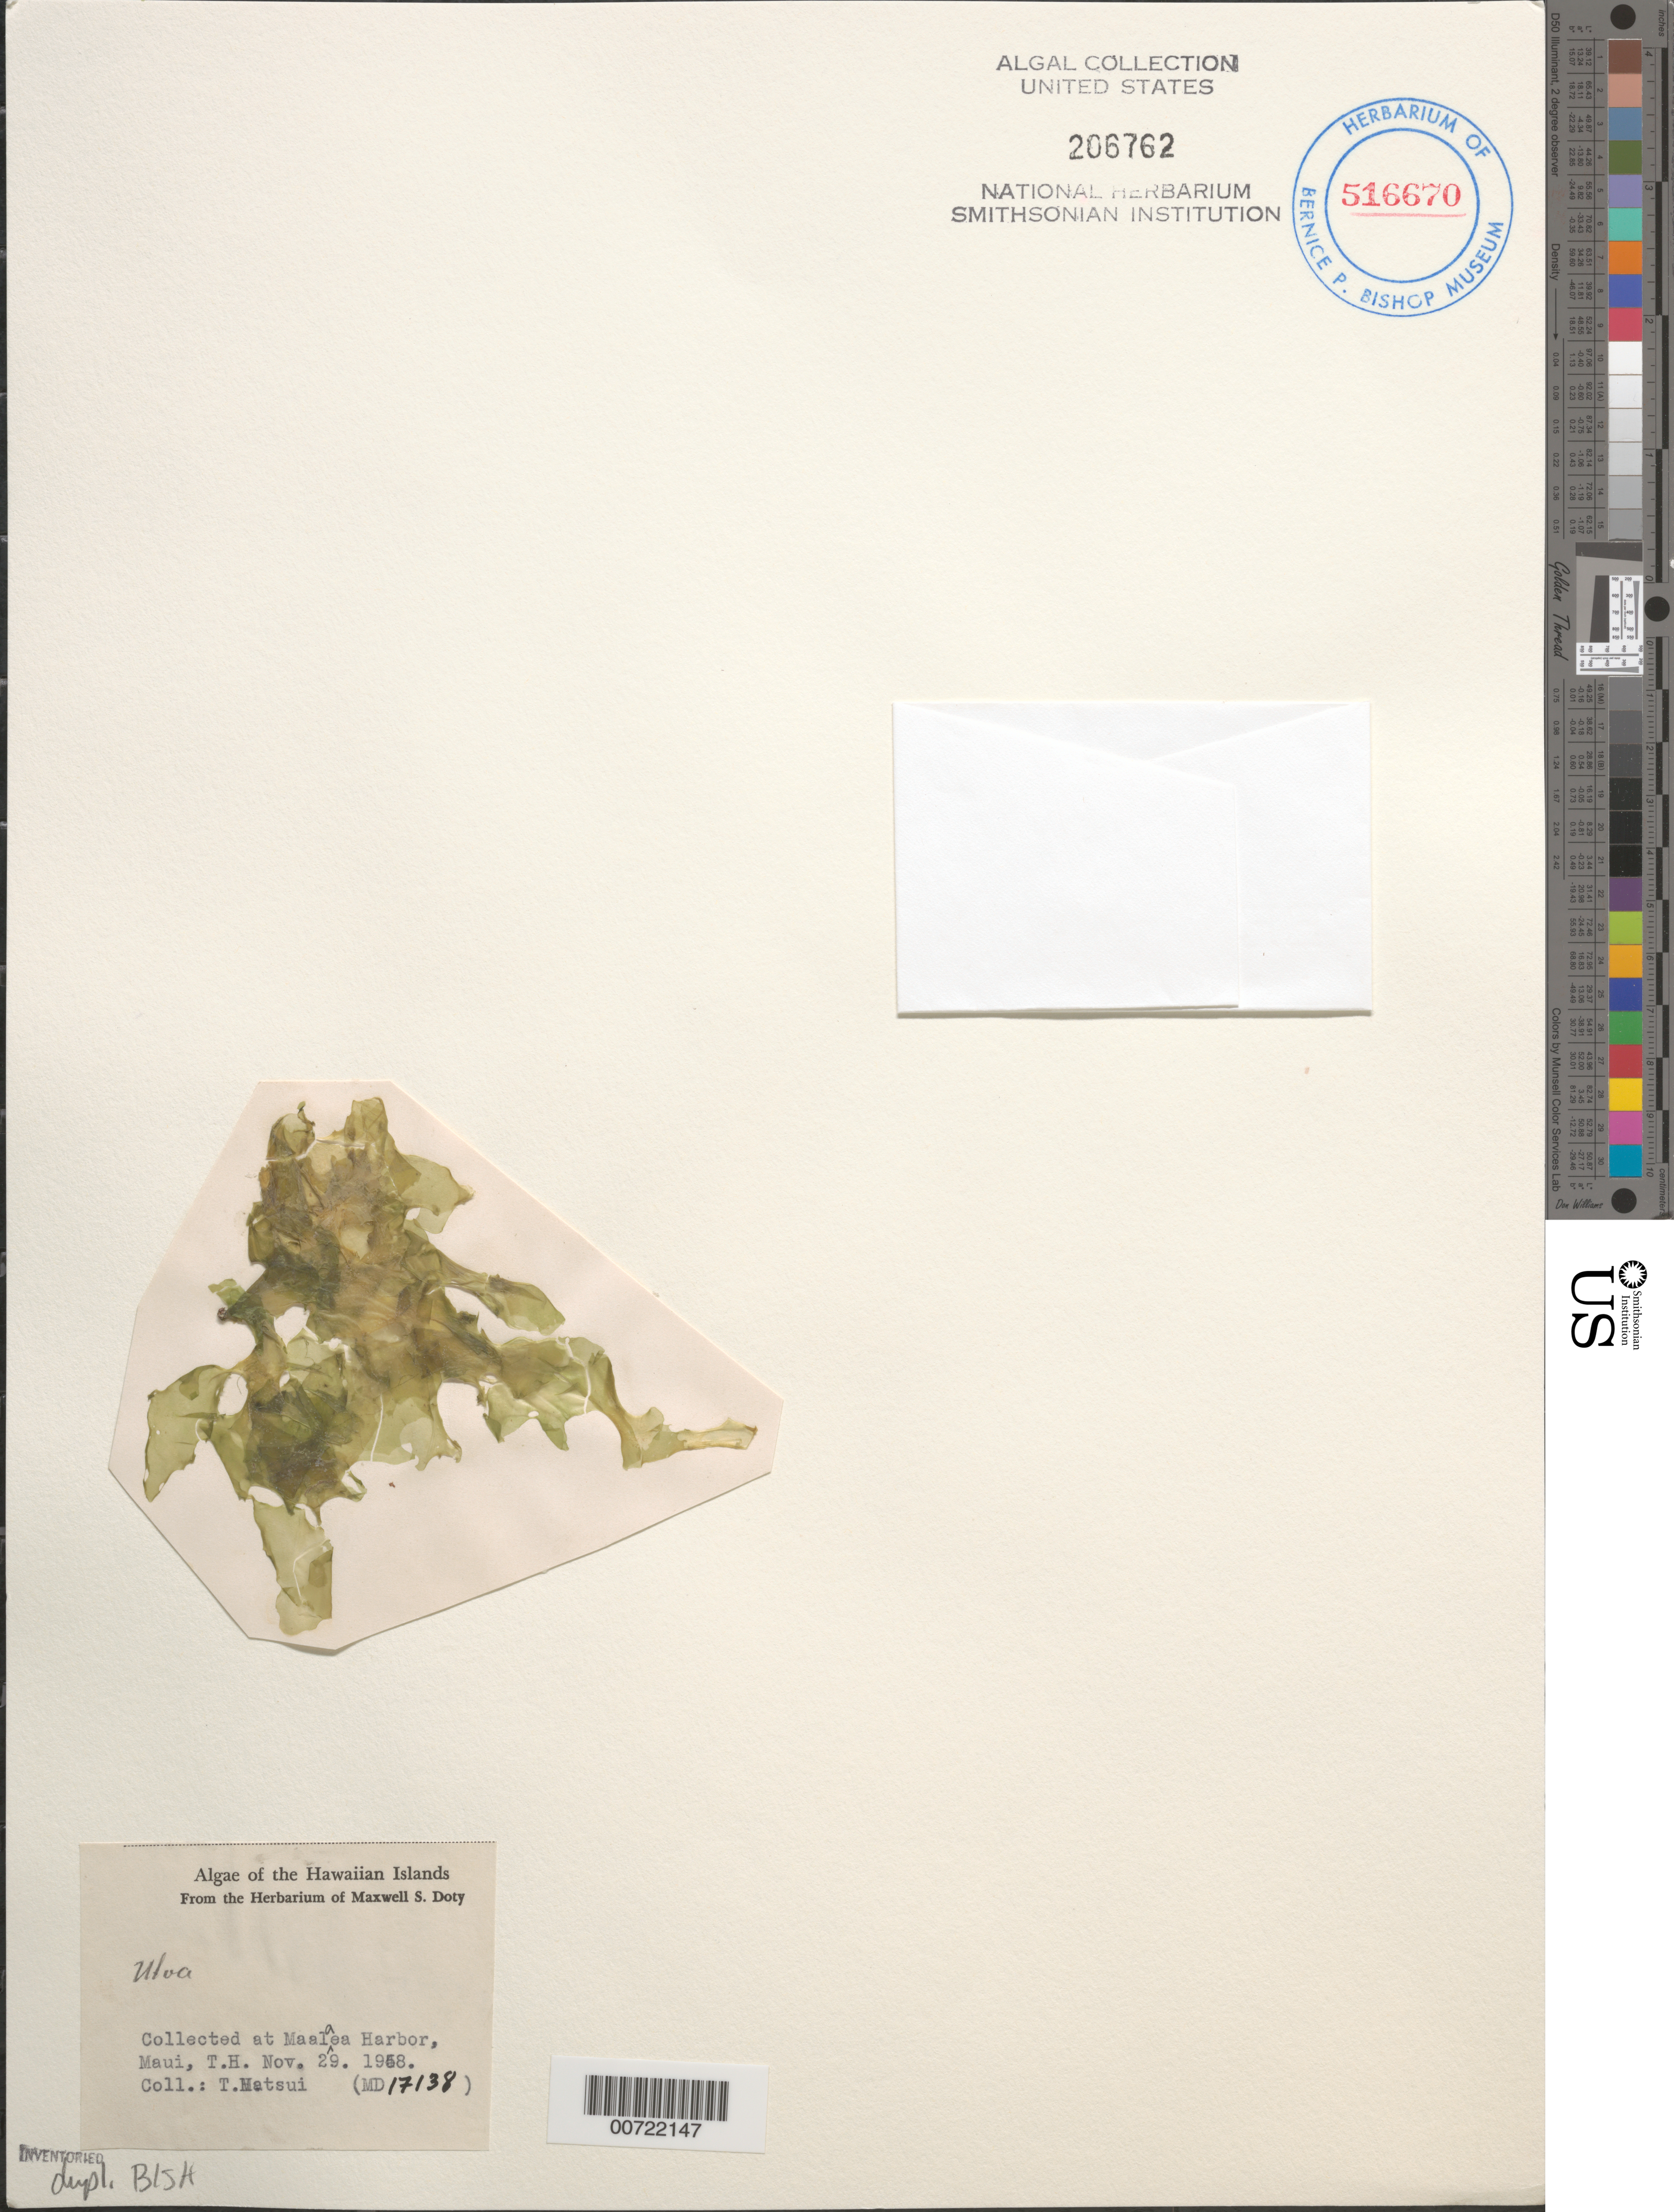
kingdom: Plantae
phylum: Chlorophyta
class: Ulvophyceae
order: Ulvales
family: Ulvaceae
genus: Ulva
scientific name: Ulva sp.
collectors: T. Matsui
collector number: MSD 17138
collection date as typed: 29 Nov 1958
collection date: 1958-11-29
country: United States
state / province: Hawaii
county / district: Maui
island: Maui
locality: Maalaea Harbor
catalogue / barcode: US 206762